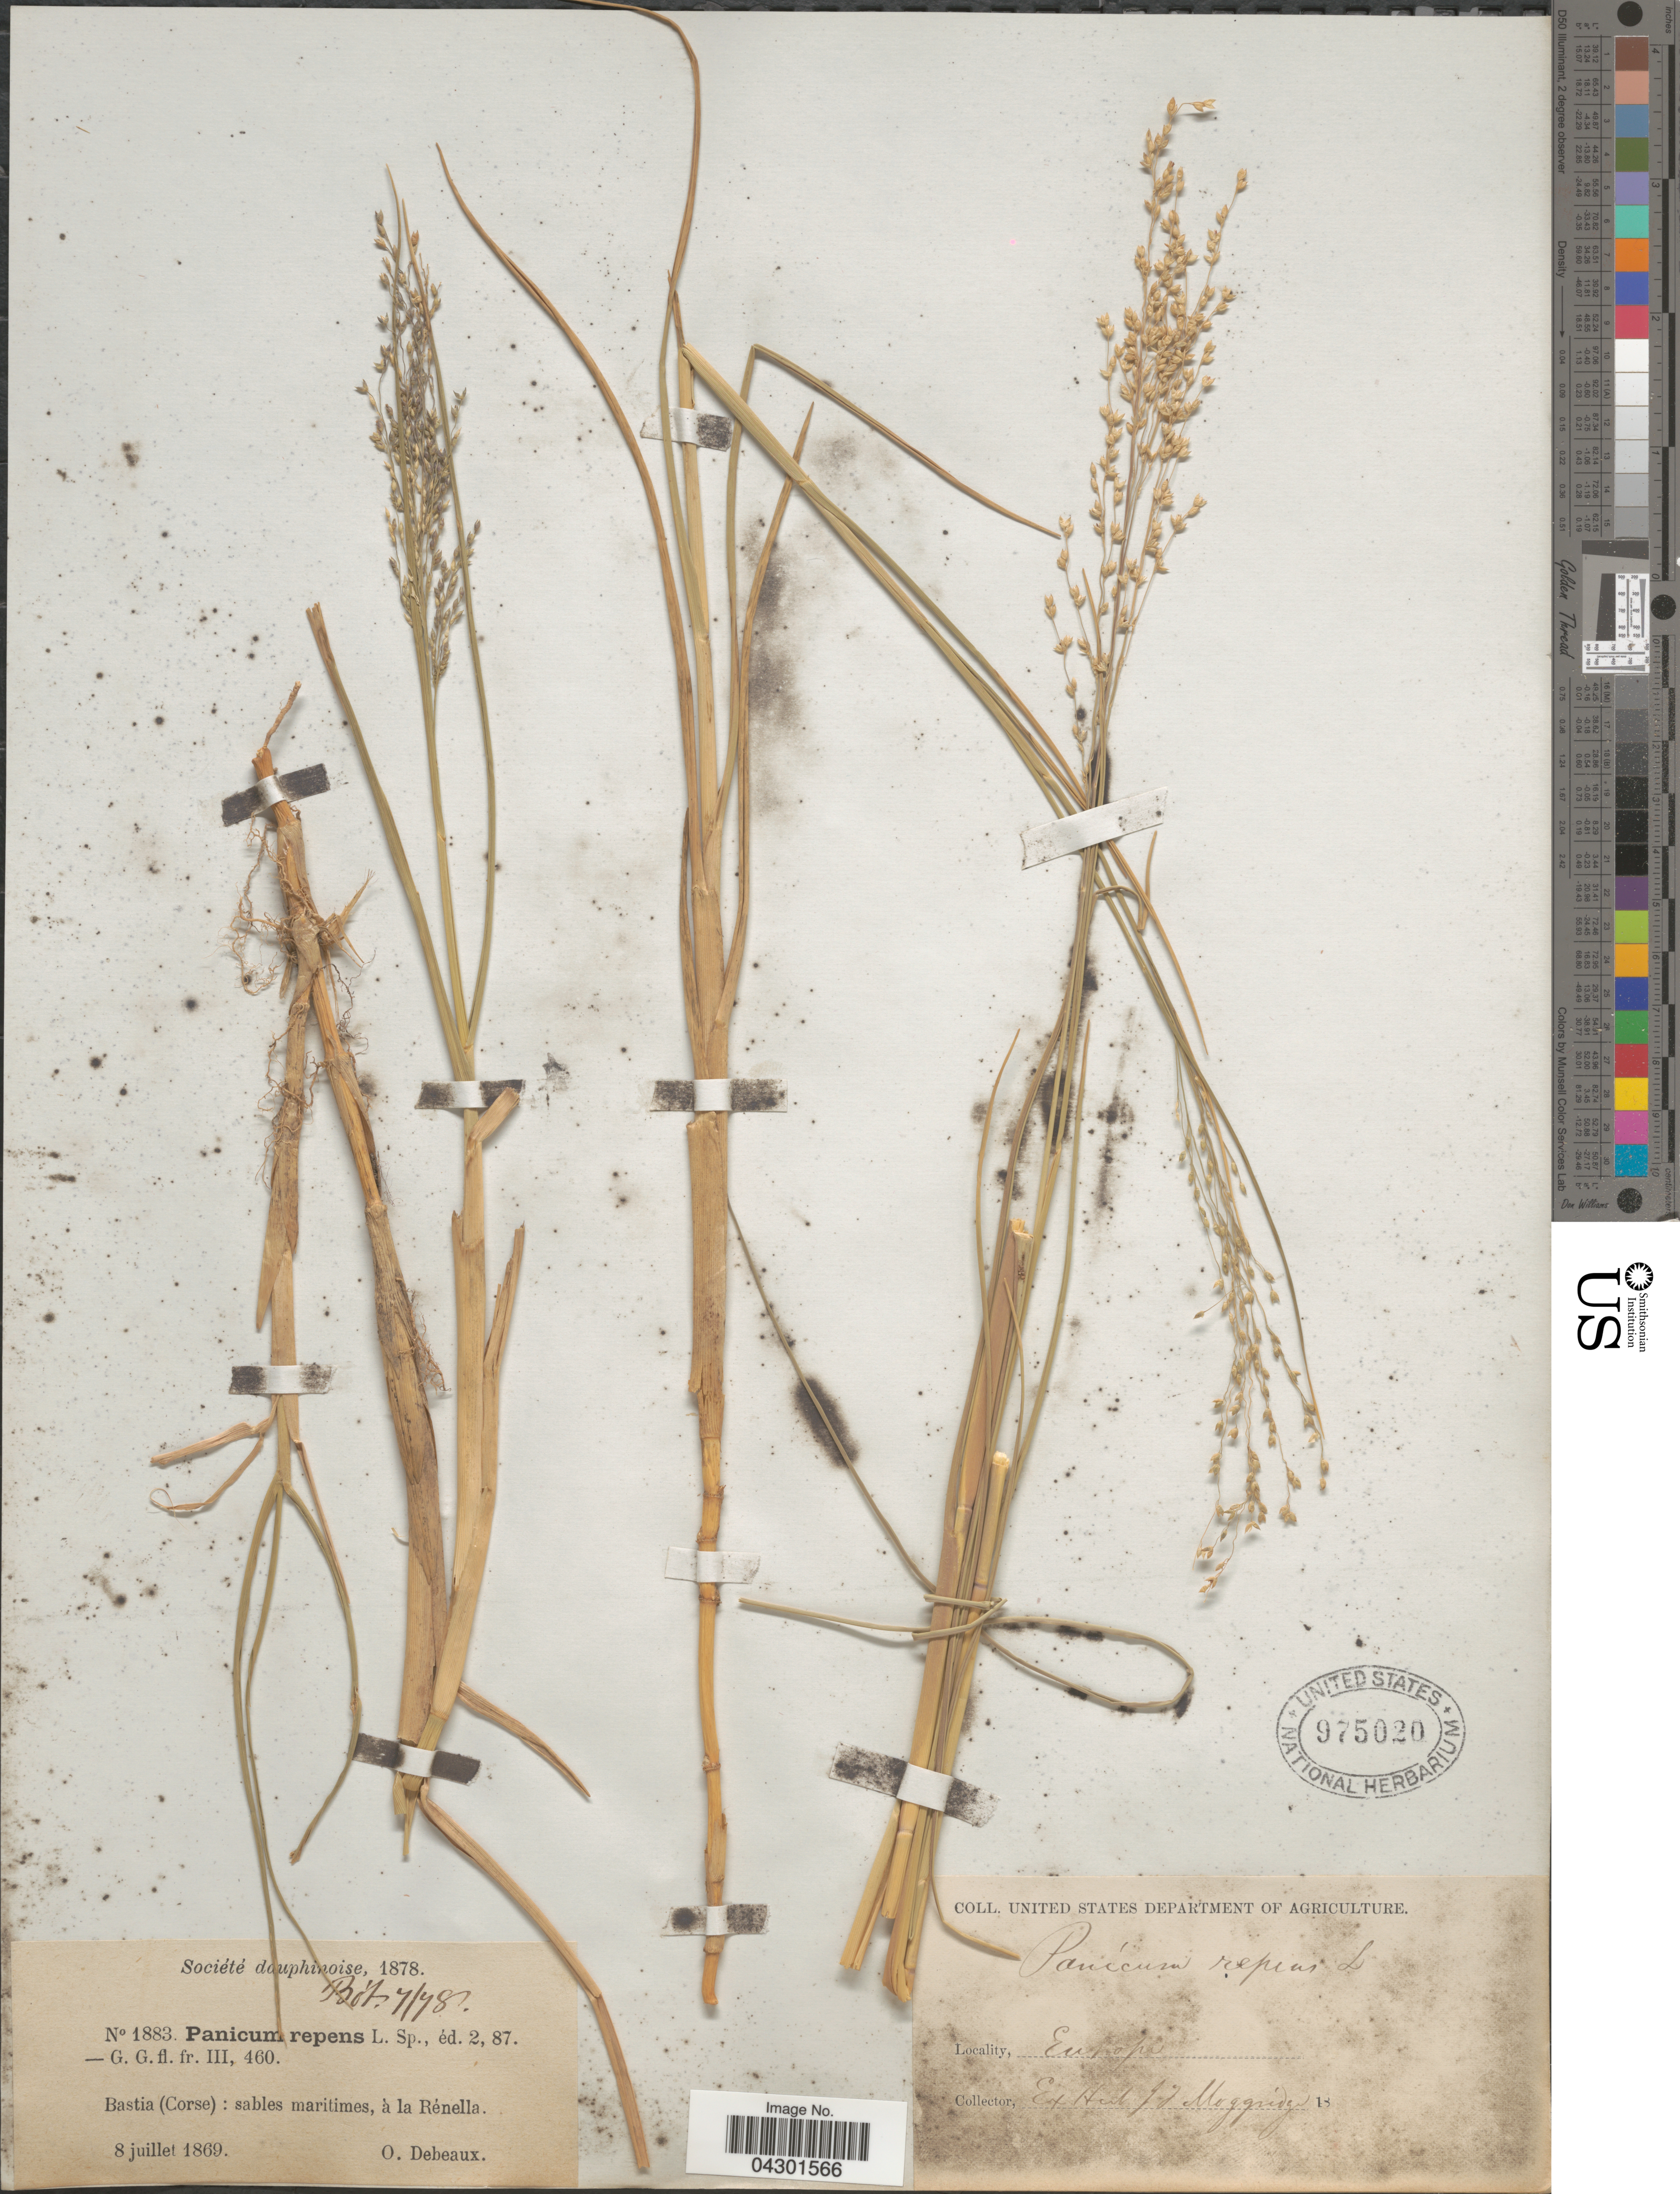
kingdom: Plantae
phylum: Tracheophyta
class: Liliopsida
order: Poales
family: Poaceae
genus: Panicum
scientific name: Panicum repens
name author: L.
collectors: O. Debeaux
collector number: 1883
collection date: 1869-07-08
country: France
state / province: Corsica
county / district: Haute-Corse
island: Corse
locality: Bastia (Corse): sables maritimes, à la Rénella.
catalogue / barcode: US 975020